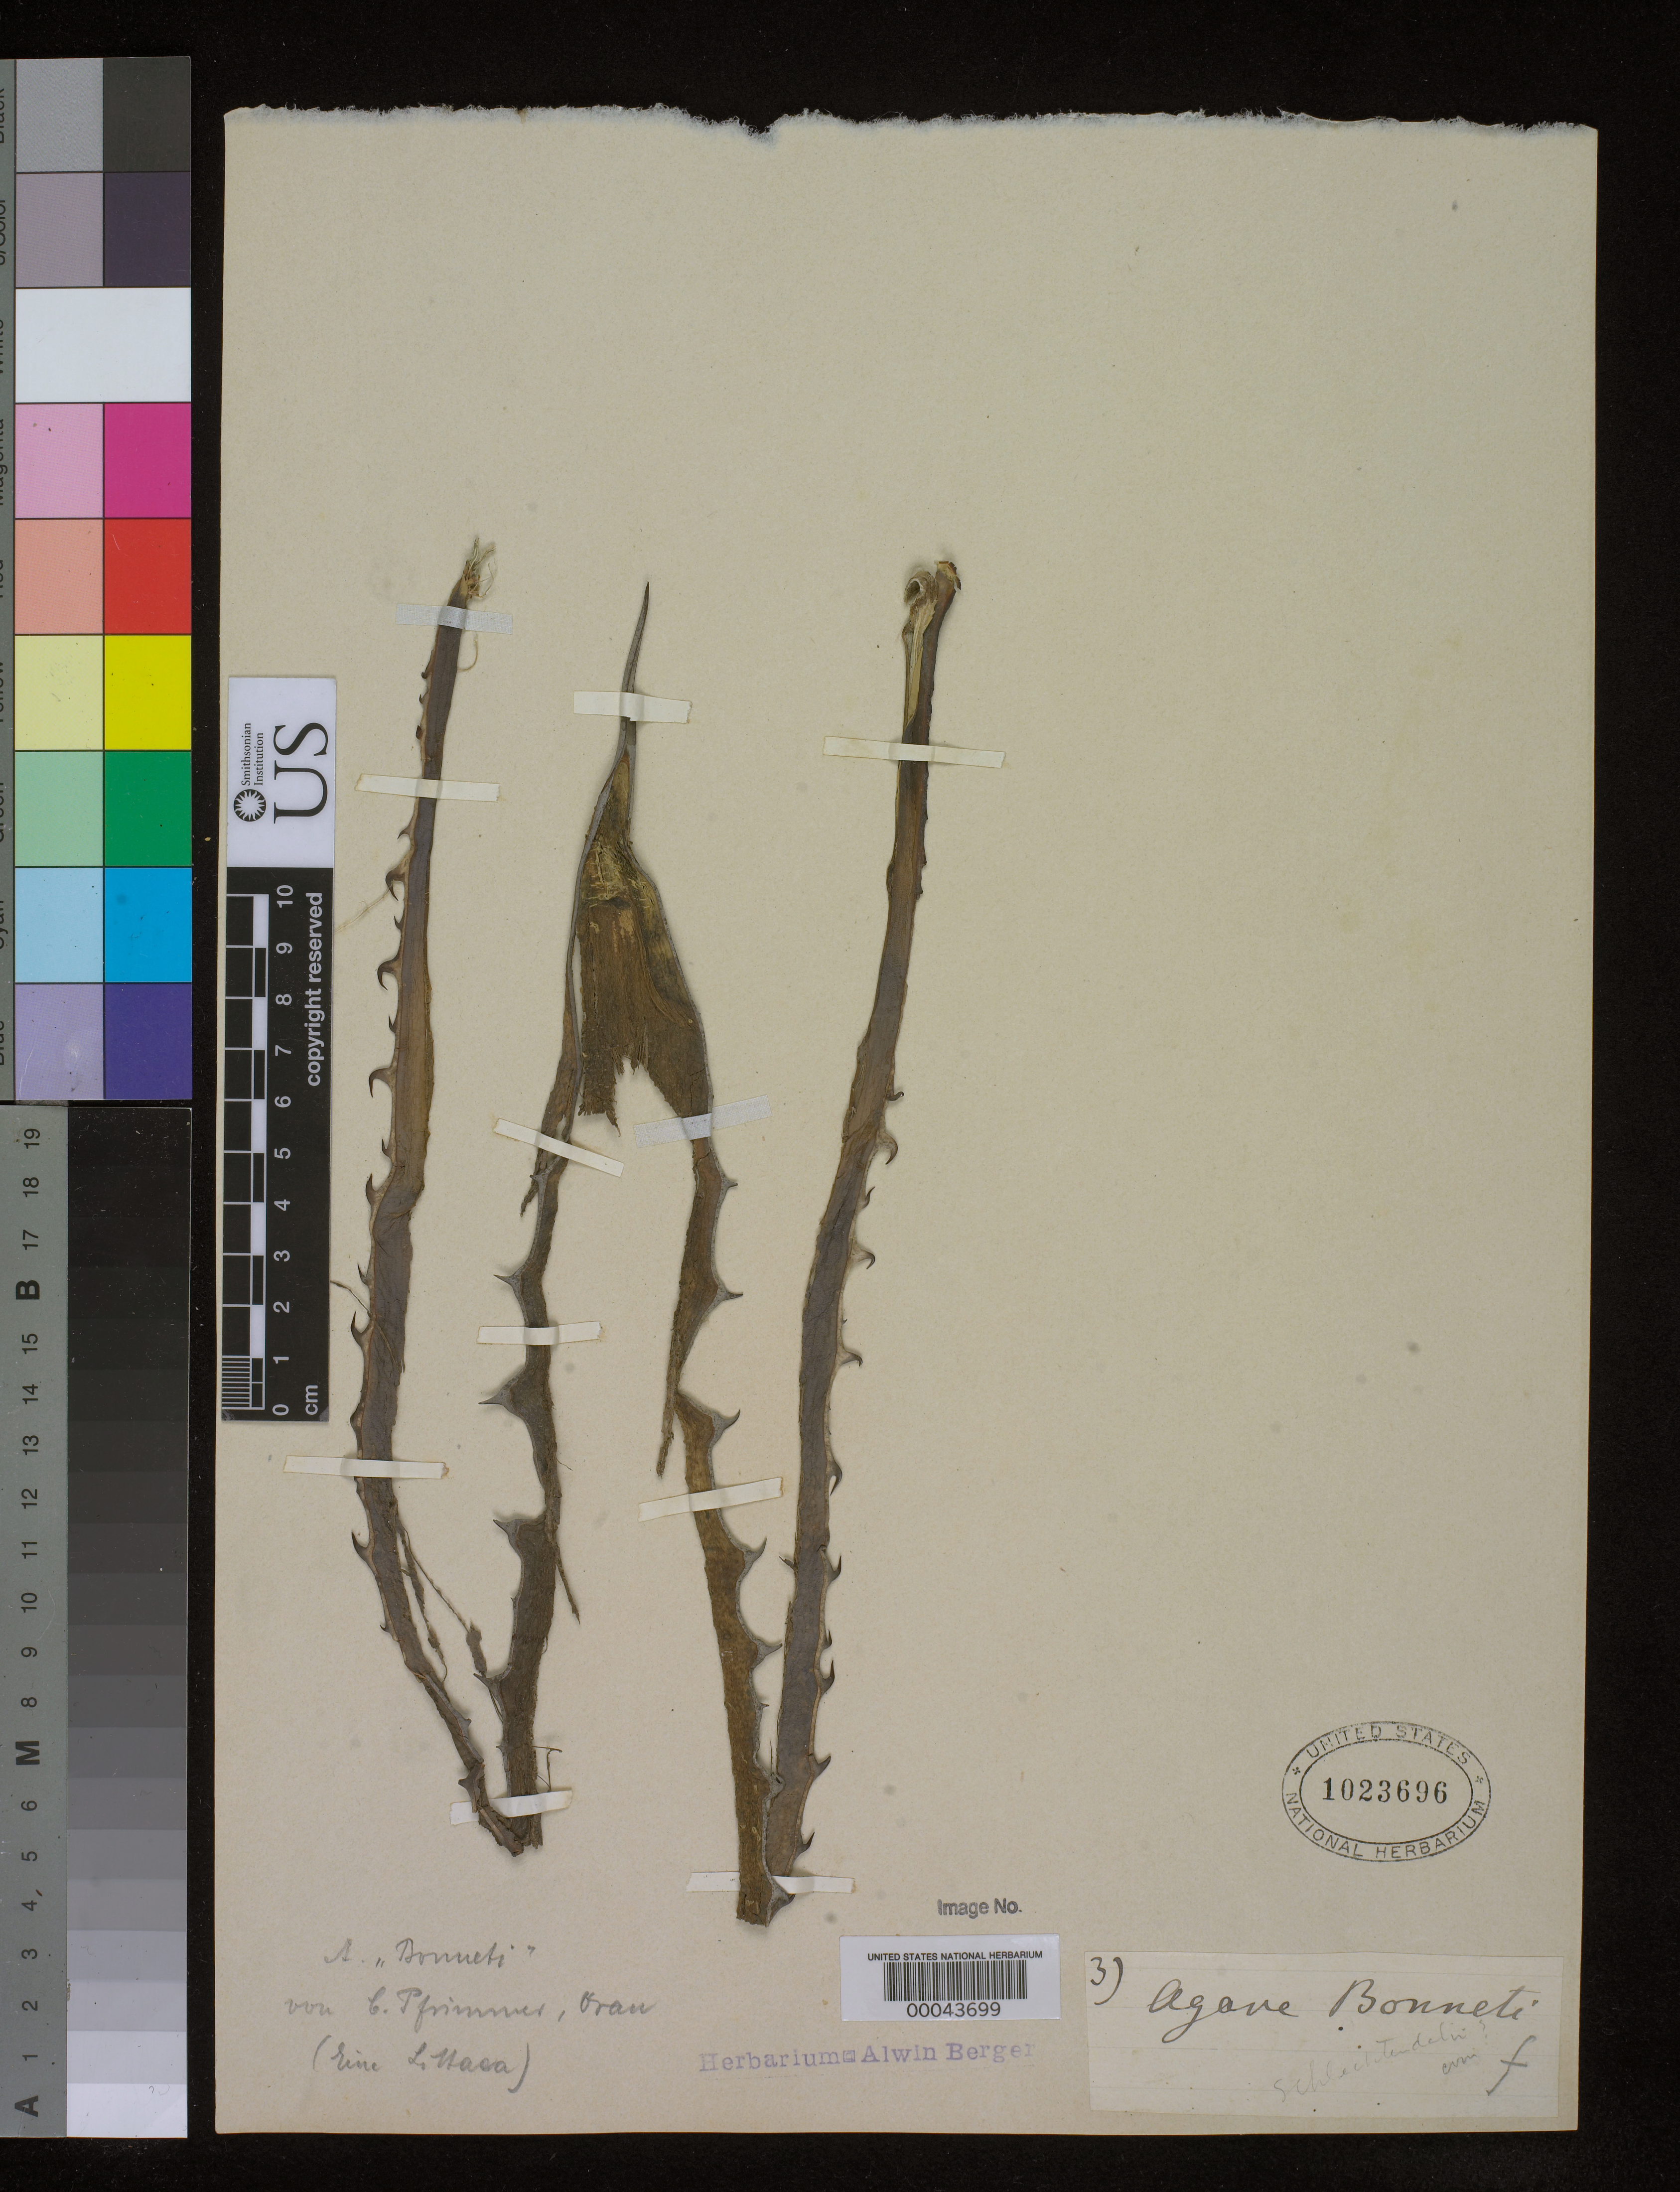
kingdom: Plantae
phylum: Tracheophyta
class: Liliopsida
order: Asparagales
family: Asparagaceae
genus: Agave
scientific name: Agave bonnetiana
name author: Peacock ex Baker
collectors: J. N. Rose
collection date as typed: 11 Sep 1920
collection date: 1920-09-11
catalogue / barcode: US 1023696